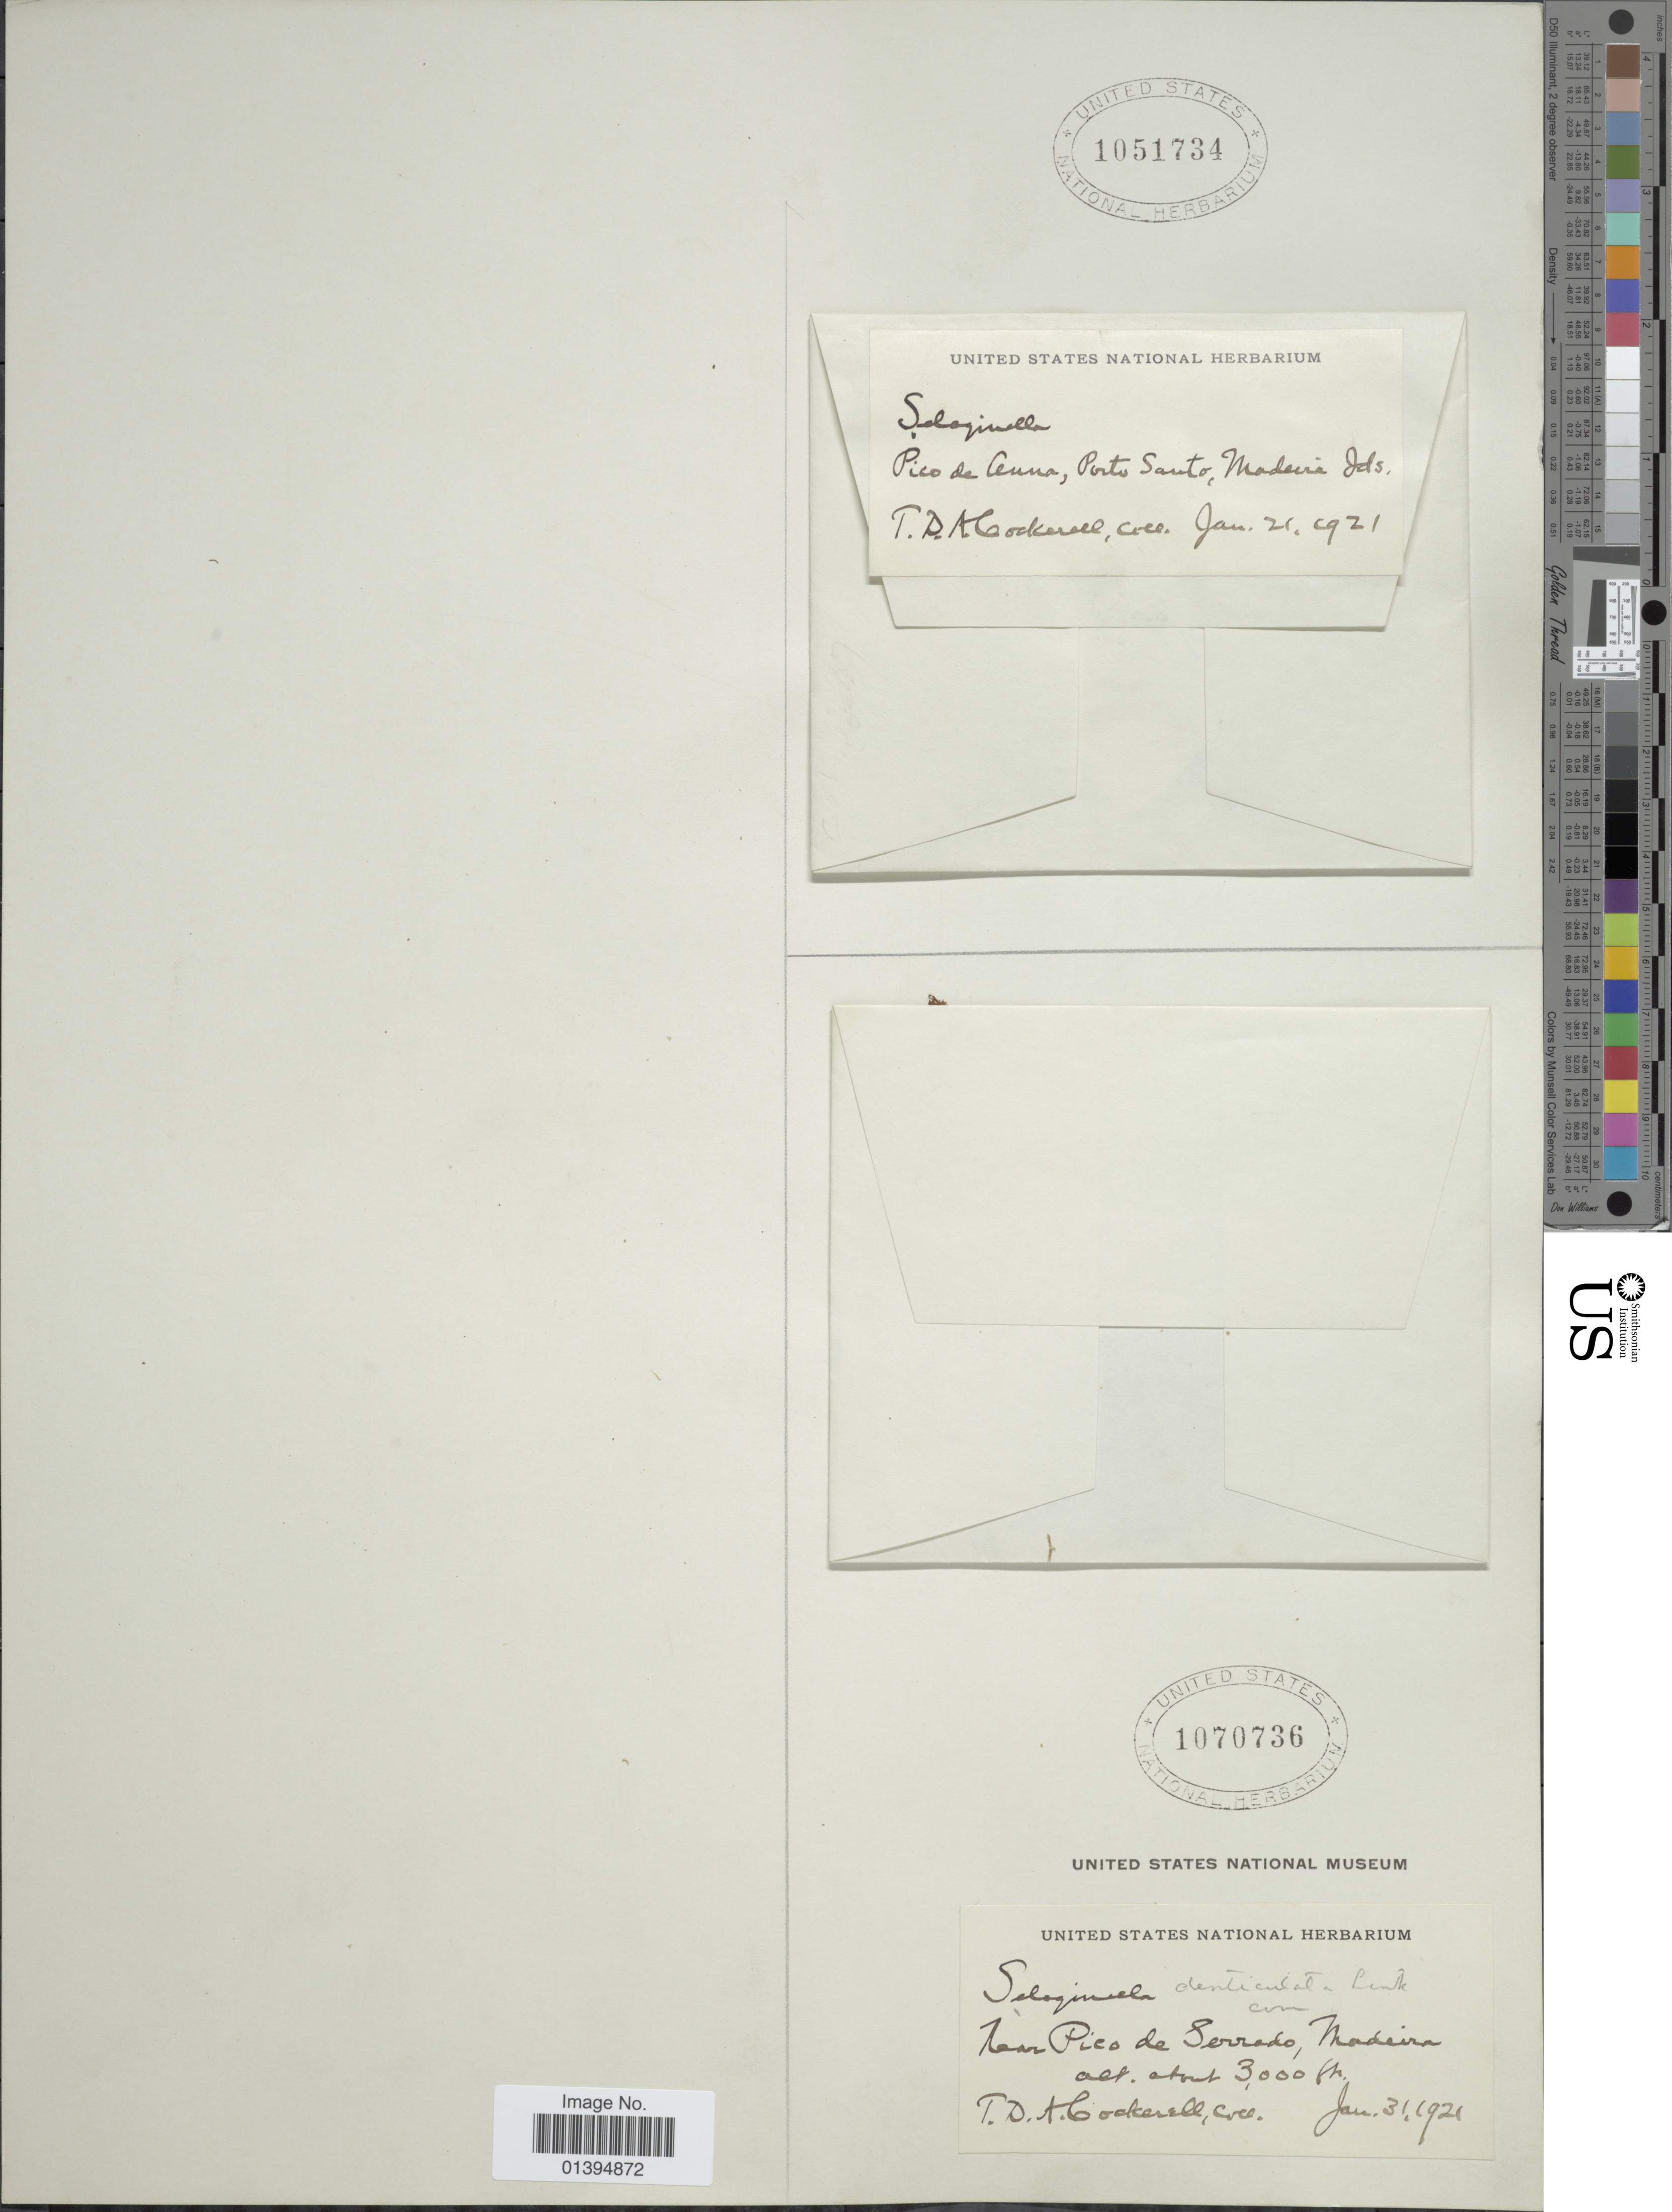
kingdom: Plantae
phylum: Tracheophyta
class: Lycopodiopsida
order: Selaginellales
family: Selaginellaceae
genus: Selaginella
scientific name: Selaginella denticulata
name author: (L.) Spring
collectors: T. Cockerell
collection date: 1921-01-21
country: Portugal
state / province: Madeira (Aut. Reg.)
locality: Pico de Cenna, Porto Santa, Madeira Ids.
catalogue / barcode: US 1051734-2